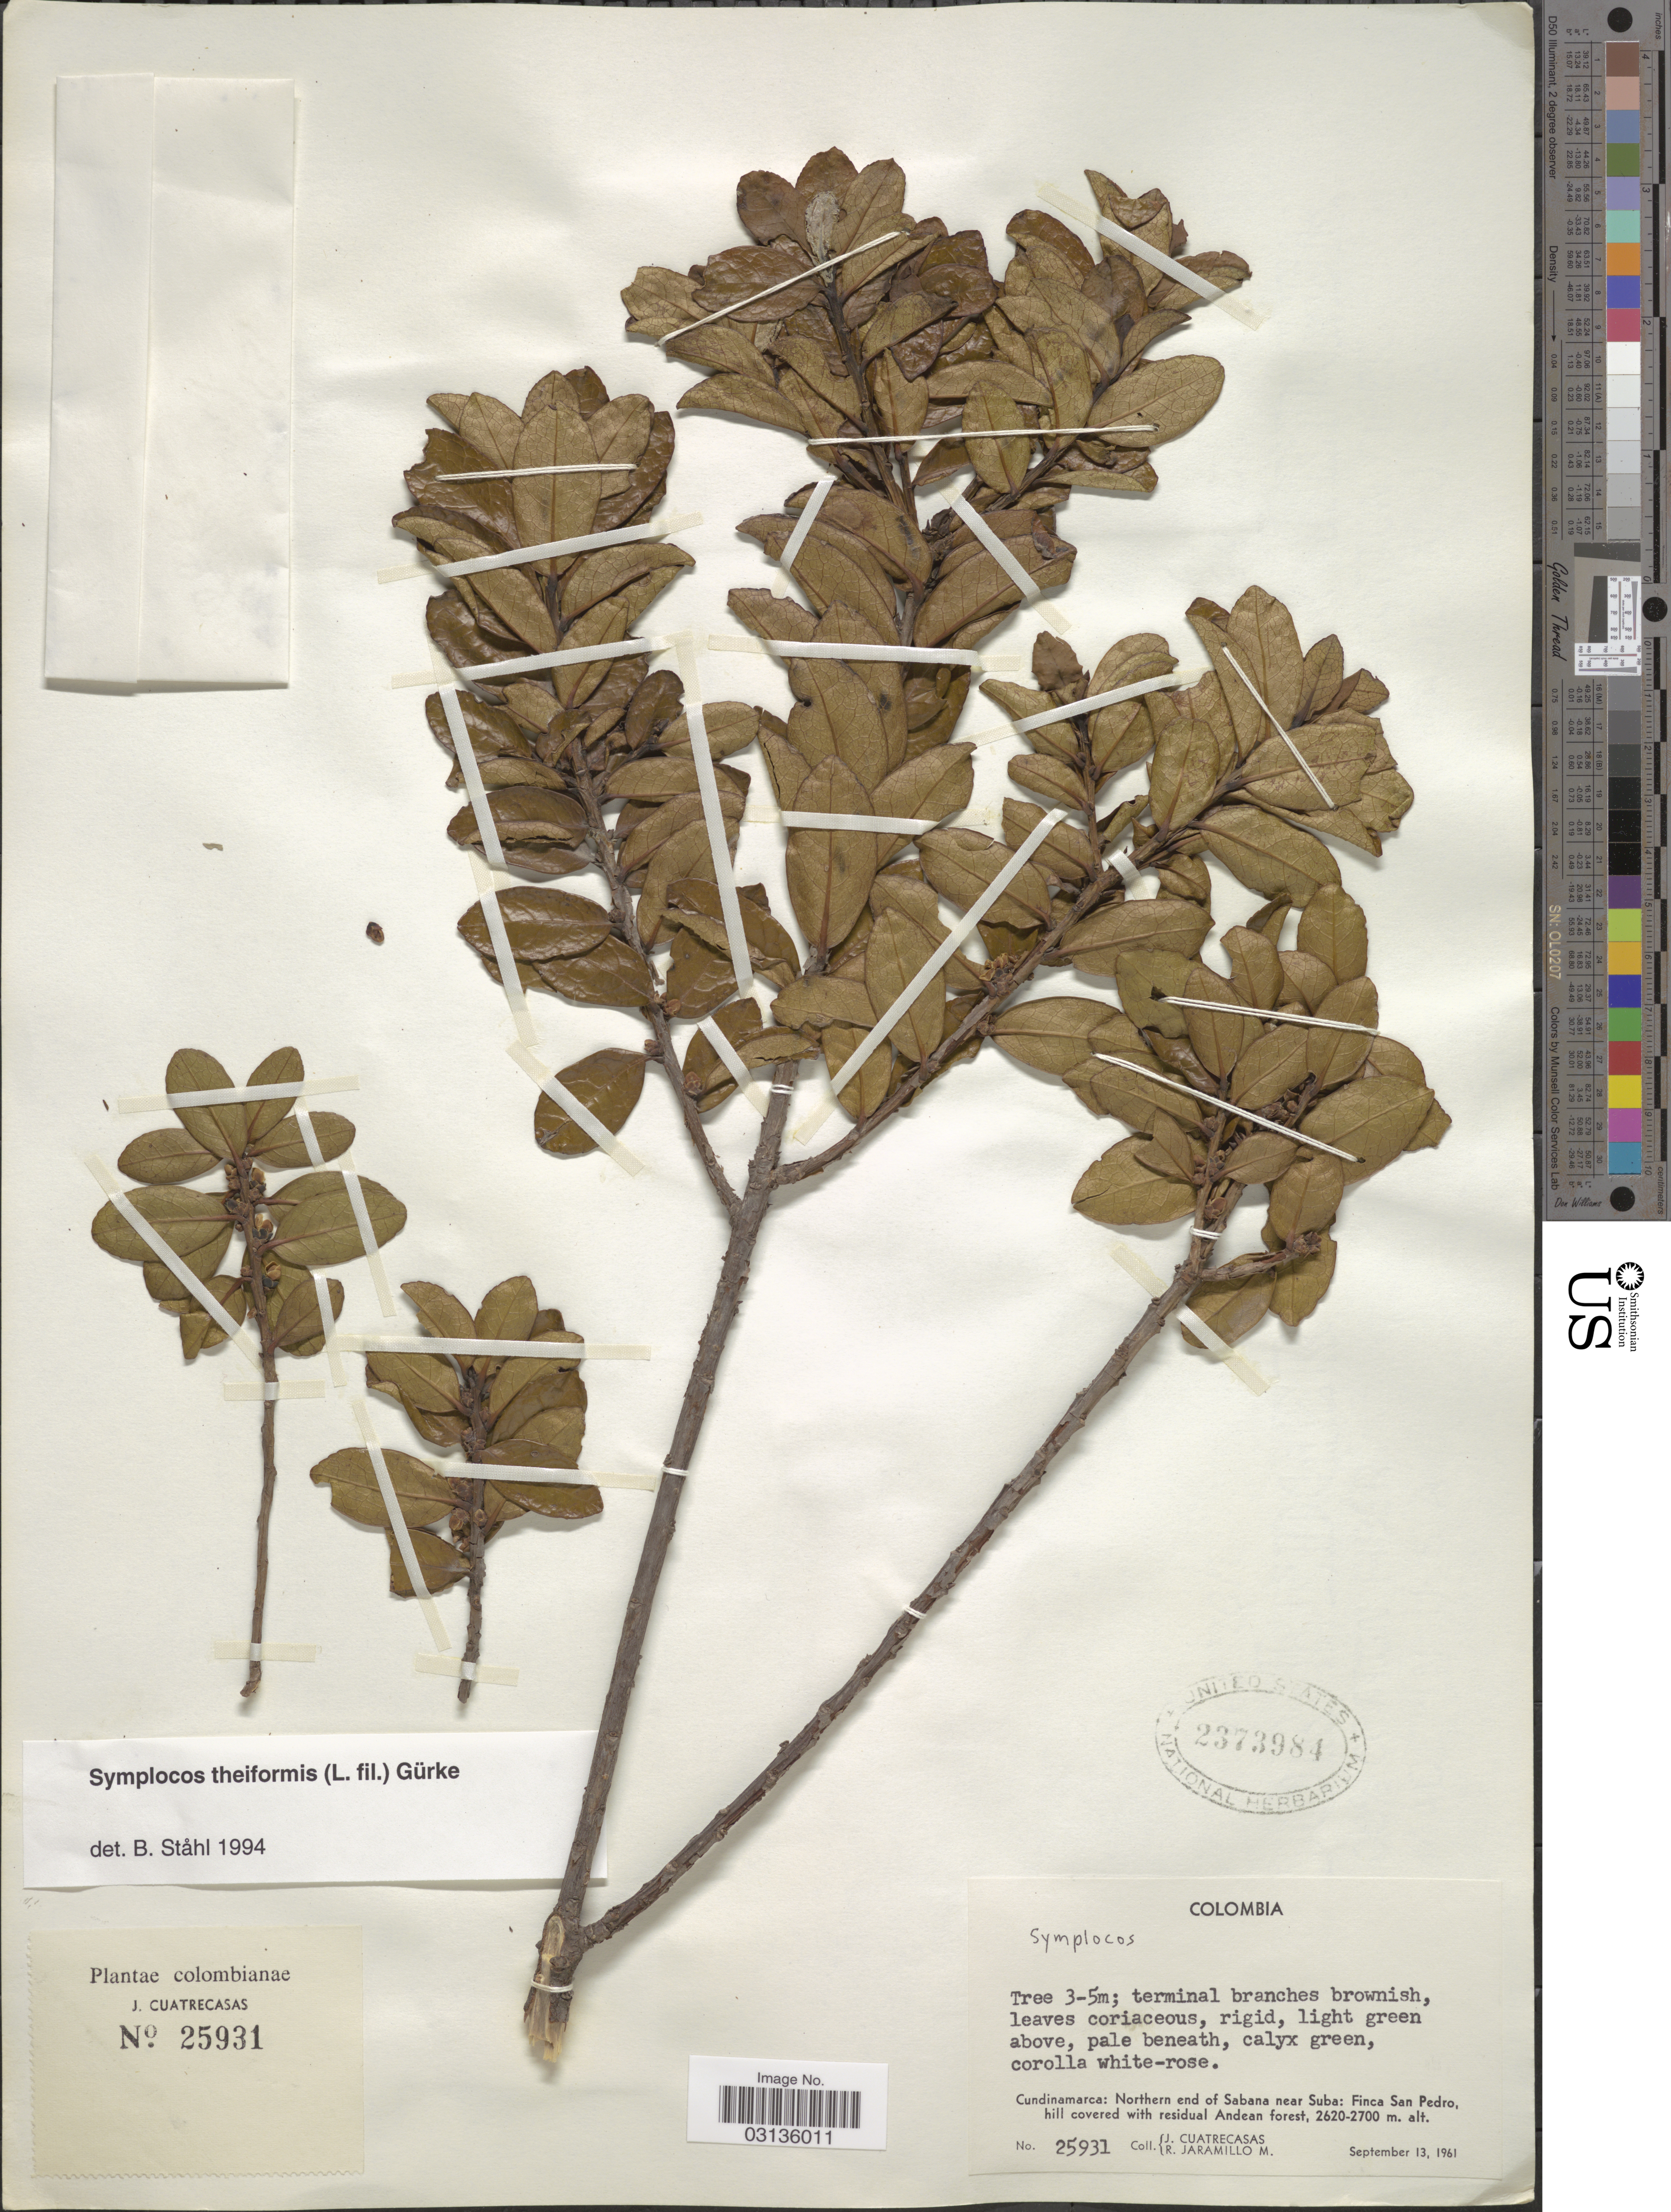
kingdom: Plantae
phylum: Tracheophyta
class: Magnoliopsida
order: Ericales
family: Symplocaceae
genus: Symplocos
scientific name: Symplocos theiformis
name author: (L. f.) Oken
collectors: J. Cuatrecasas & R. Jaramillo M.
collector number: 25931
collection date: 1961-09-13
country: Colombia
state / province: Cundinamarca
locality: Northern end of Sabana near Suba: Finca San Pedro, hill covered with residual Andean forest.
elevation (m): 2620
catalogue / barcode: US 2373984